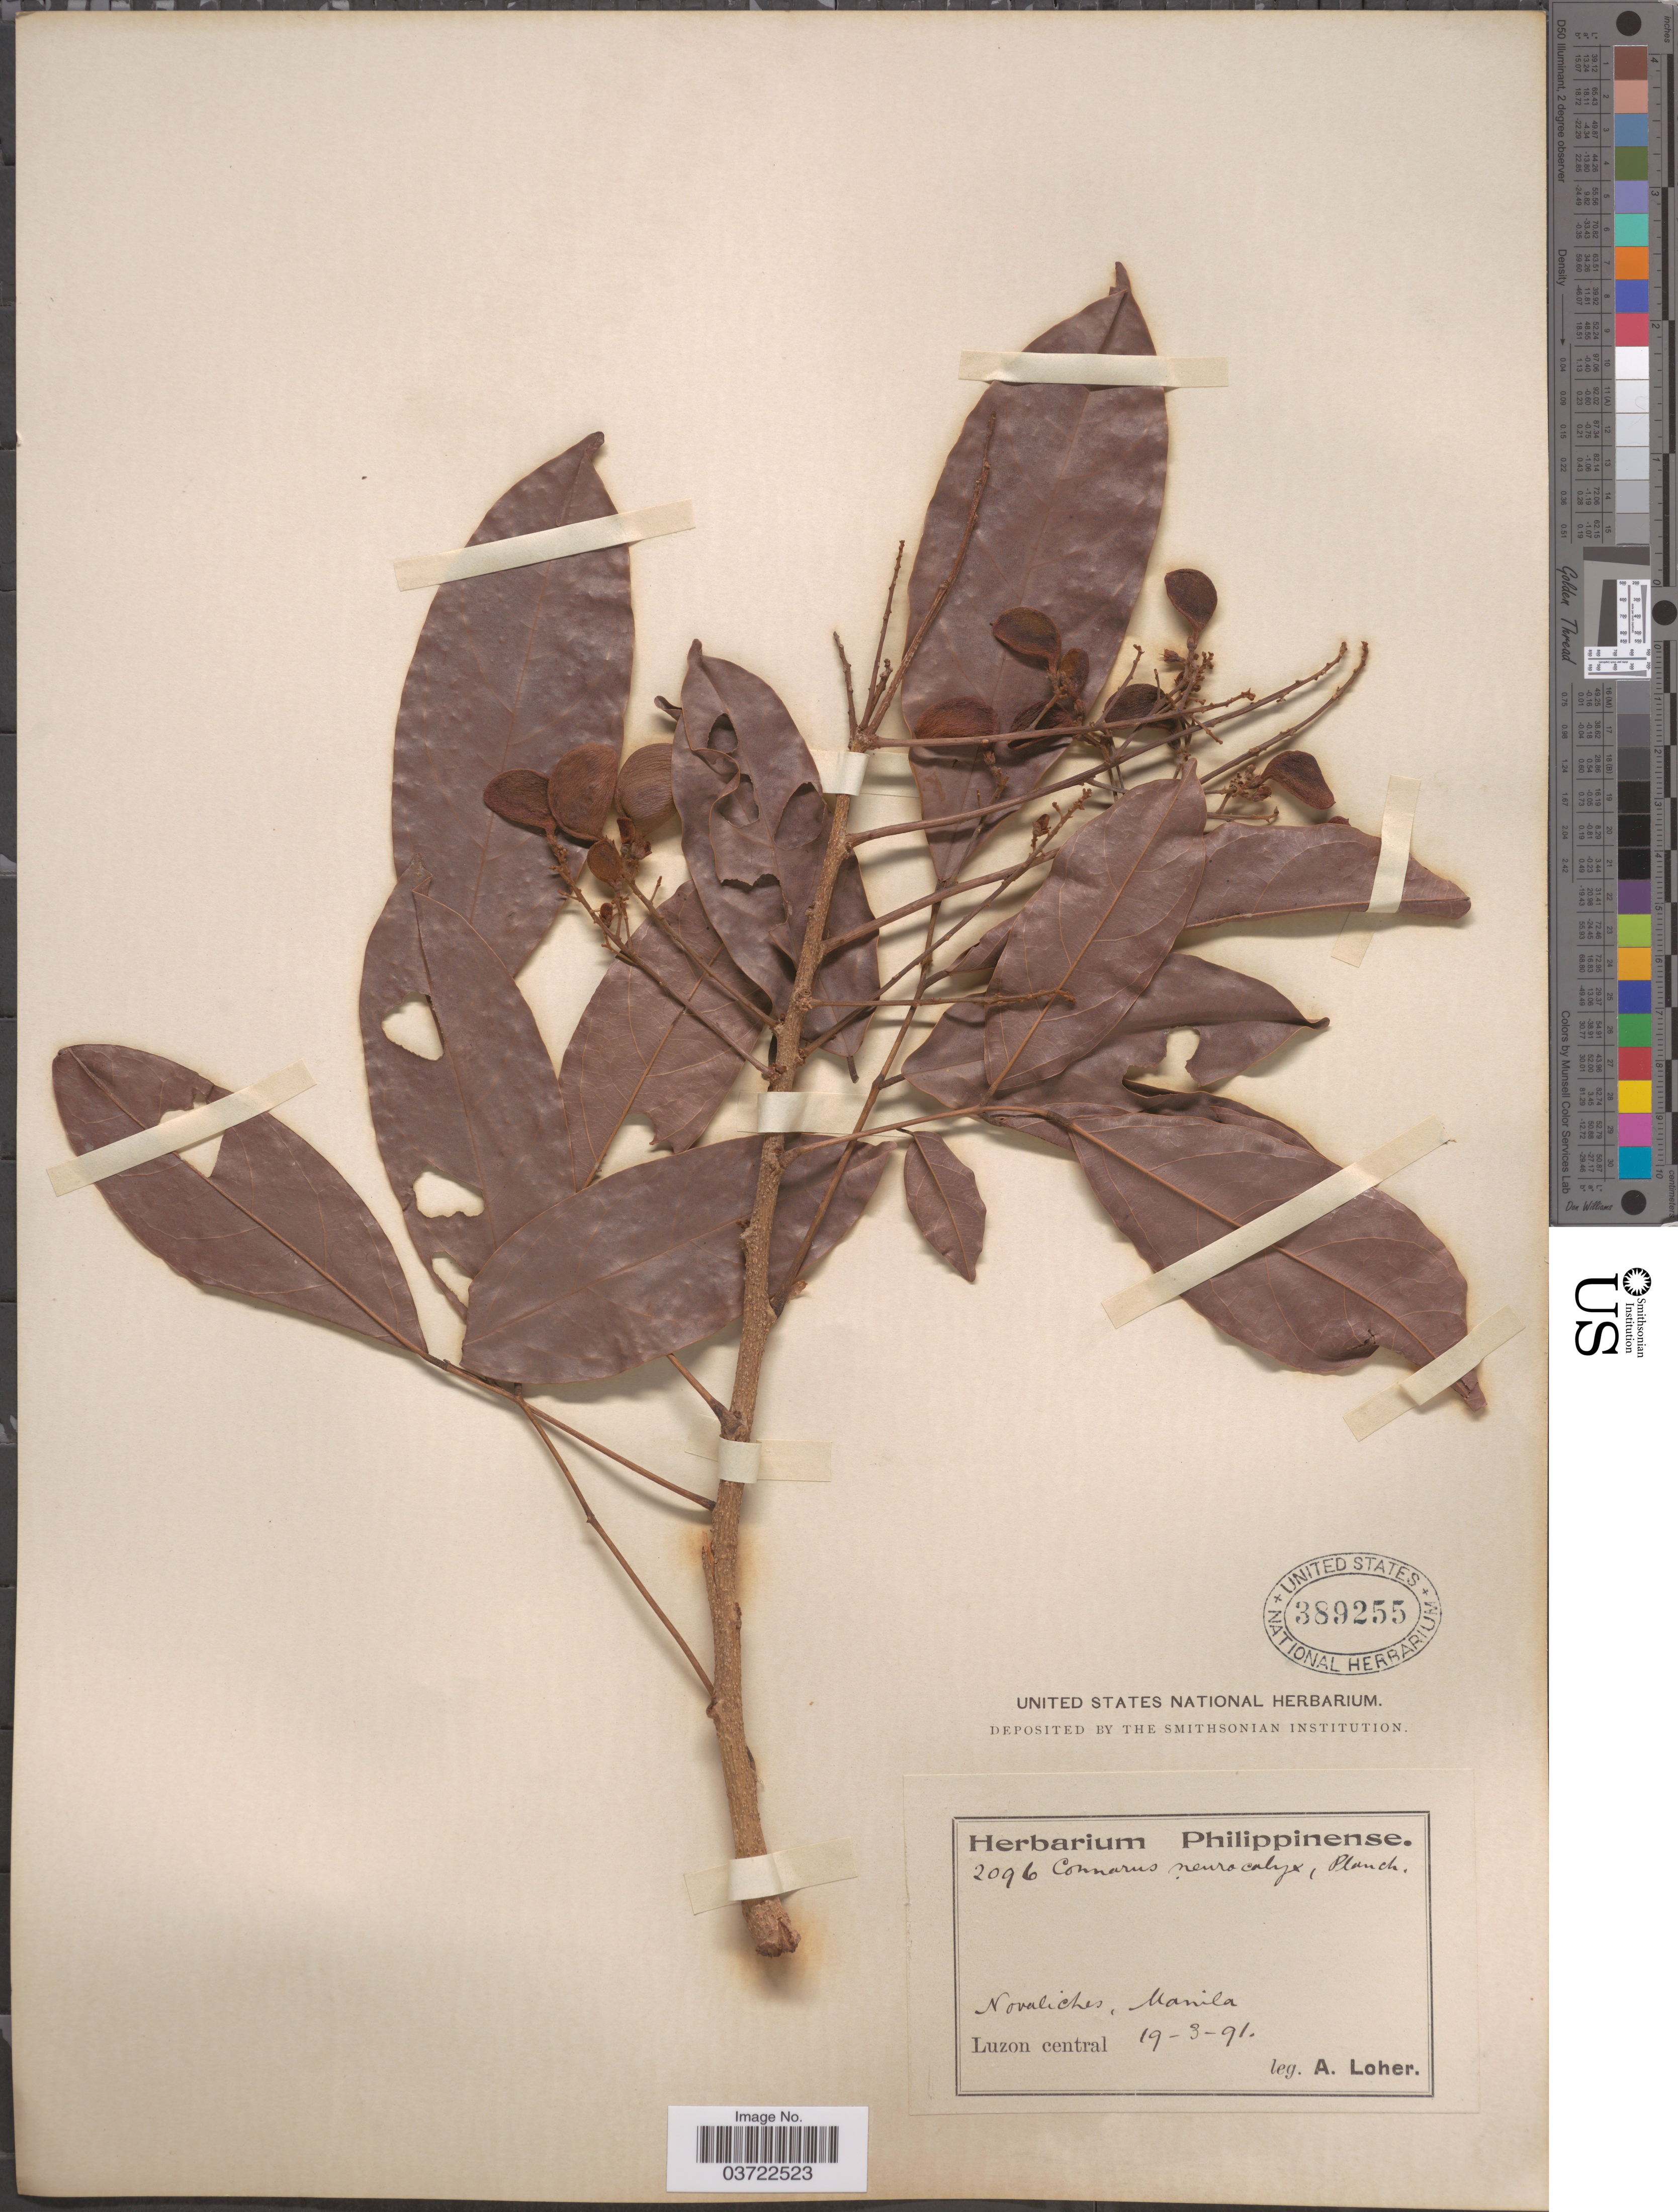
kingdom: Plantae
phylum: Tracheophyta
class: Magnoliopsida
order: Oxalidales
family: Connaraceae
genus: Connarus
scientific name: Connarus neurocalyx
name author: Planch.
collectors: A. Loher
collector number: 2096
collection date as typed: Transcribed d/m/y: 19/3/91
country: Philippines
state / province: Central Luzon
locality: Novaliches, Manila. Luzon central.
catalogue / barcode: US 389255